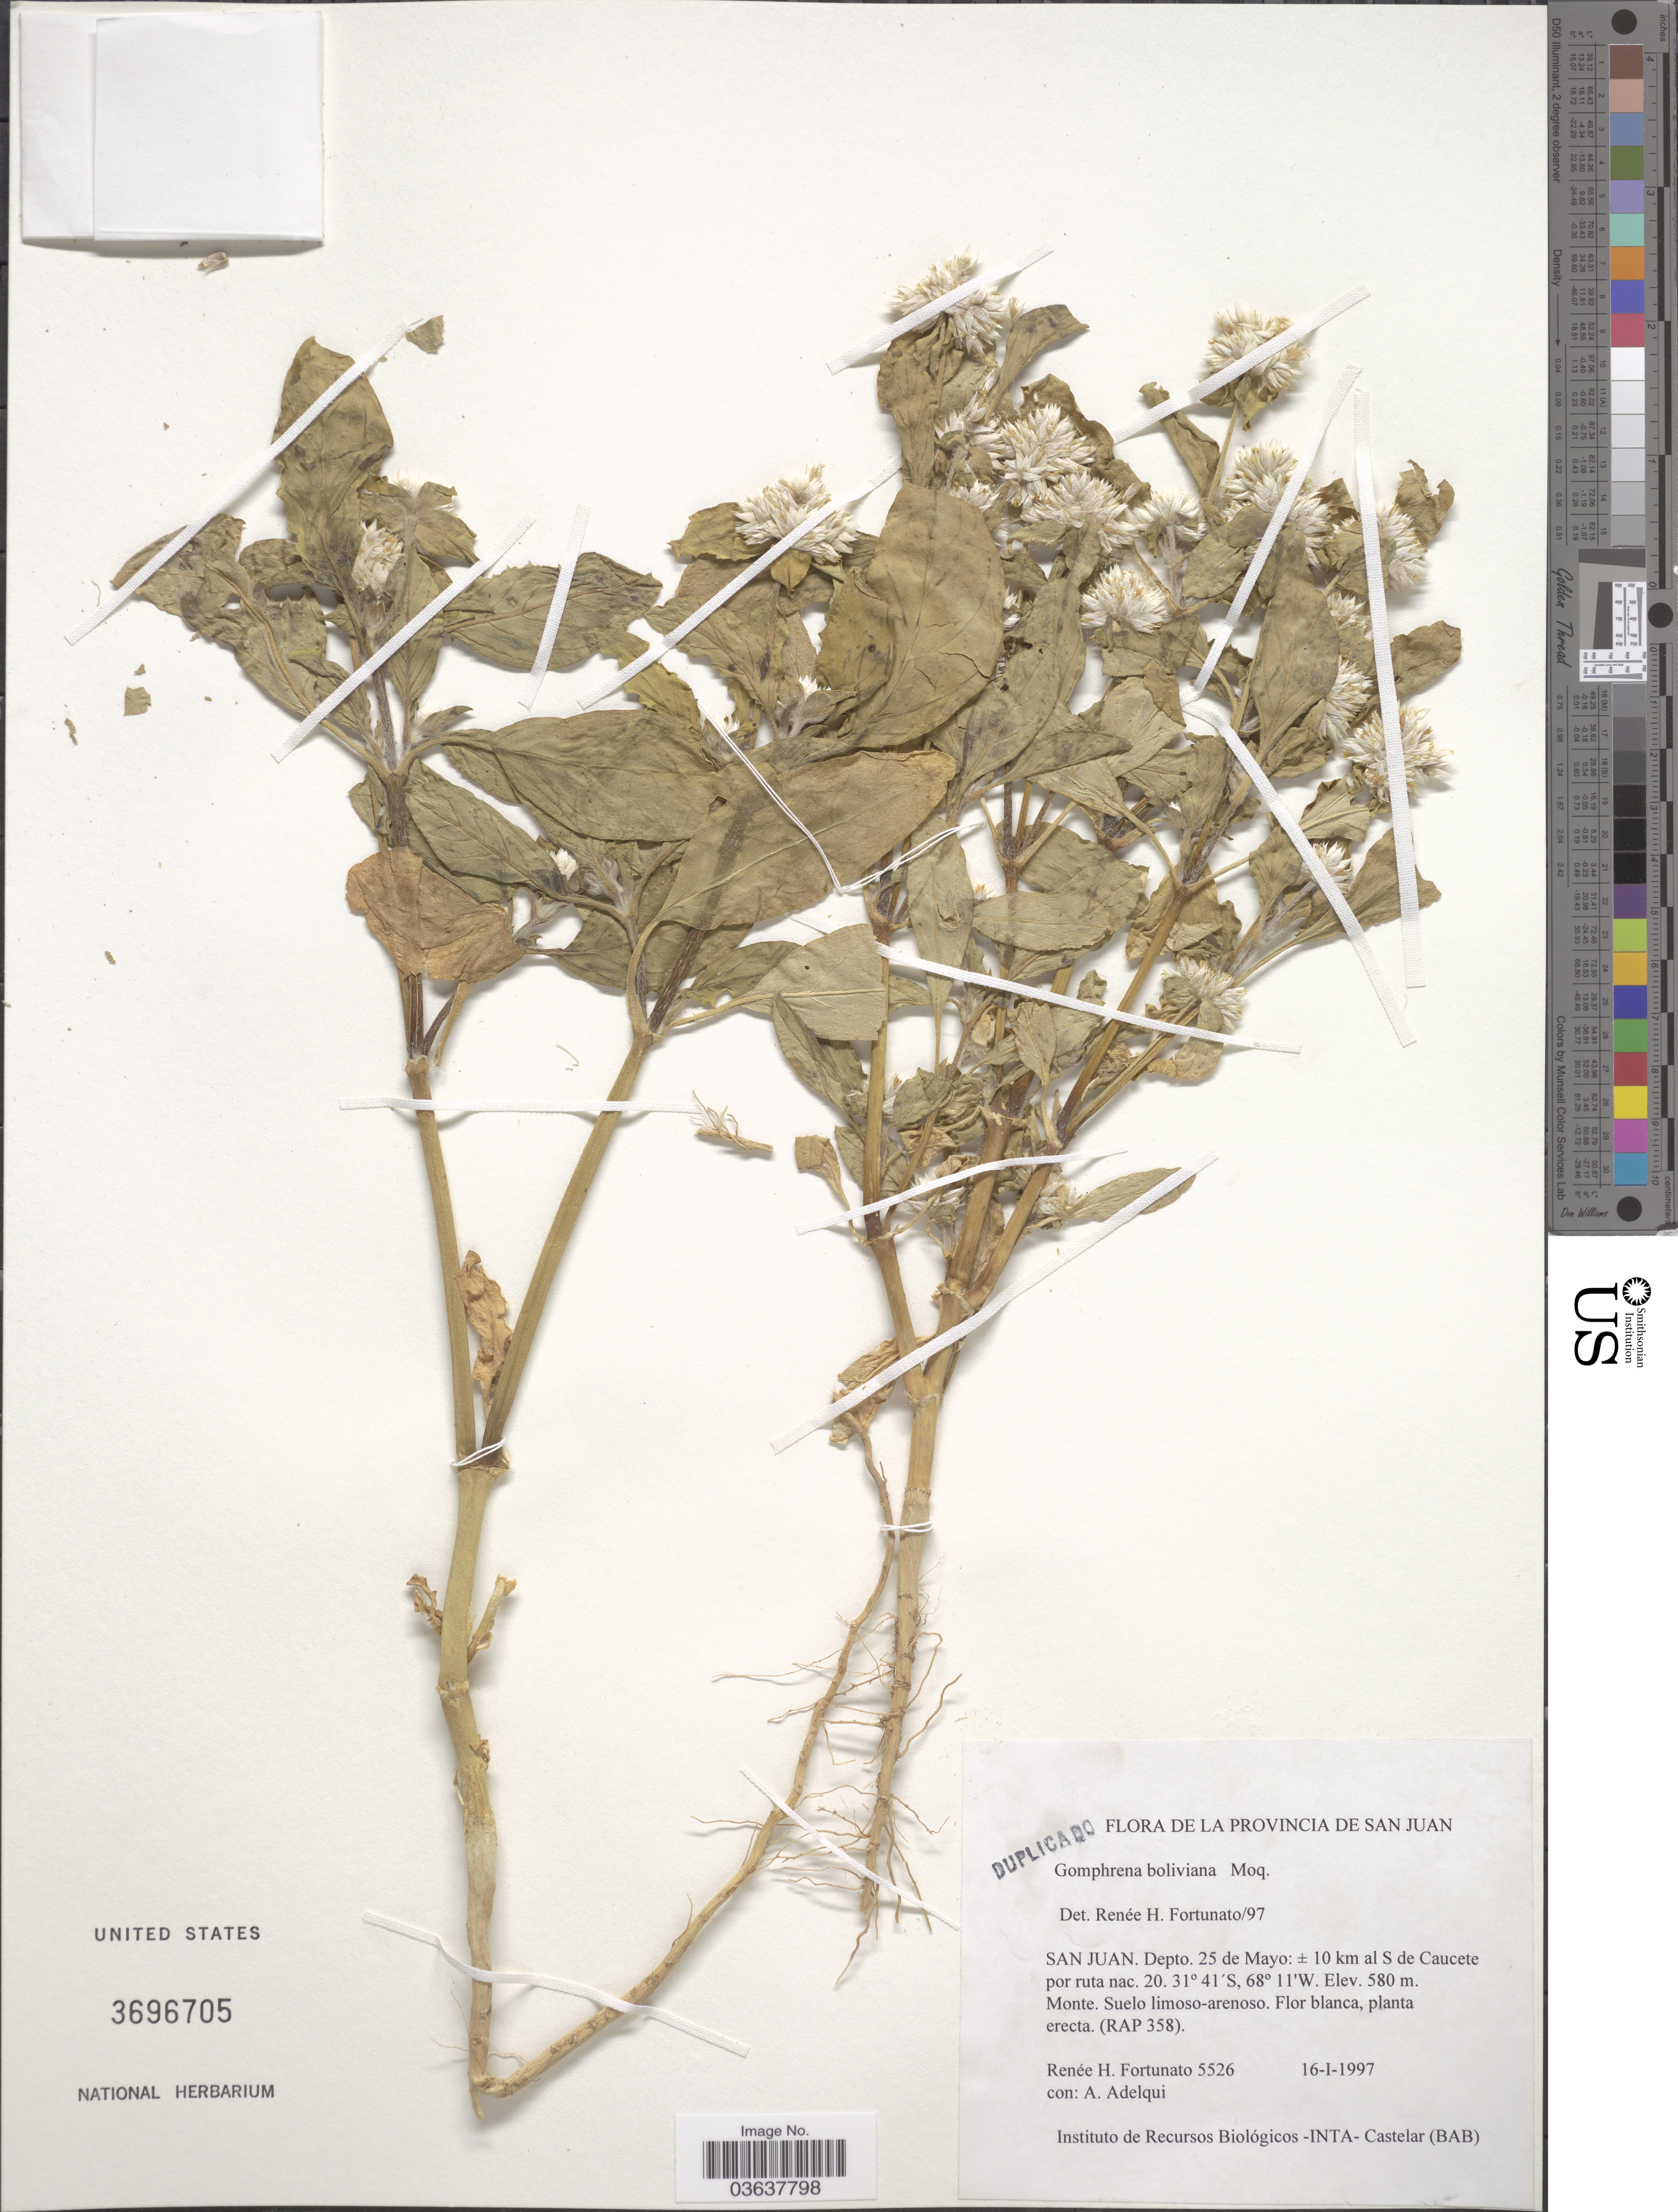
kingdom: Plantae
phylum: Tracheophyta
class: Magnoliopsida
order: Caryophyllales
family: Amaranthaceae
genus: Gomphrena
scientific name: Gomphrena boliviana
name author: Moq.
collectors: R. H. Fortunato & A. Adelqui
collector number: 5526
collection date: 1997-01-16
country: Argentina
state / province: San Juan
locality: San Juan. Depto. 25 de Mayo: ± 10 km al S de Caucete por ruta nac. 20.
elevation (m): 580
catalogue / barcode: US 3696705